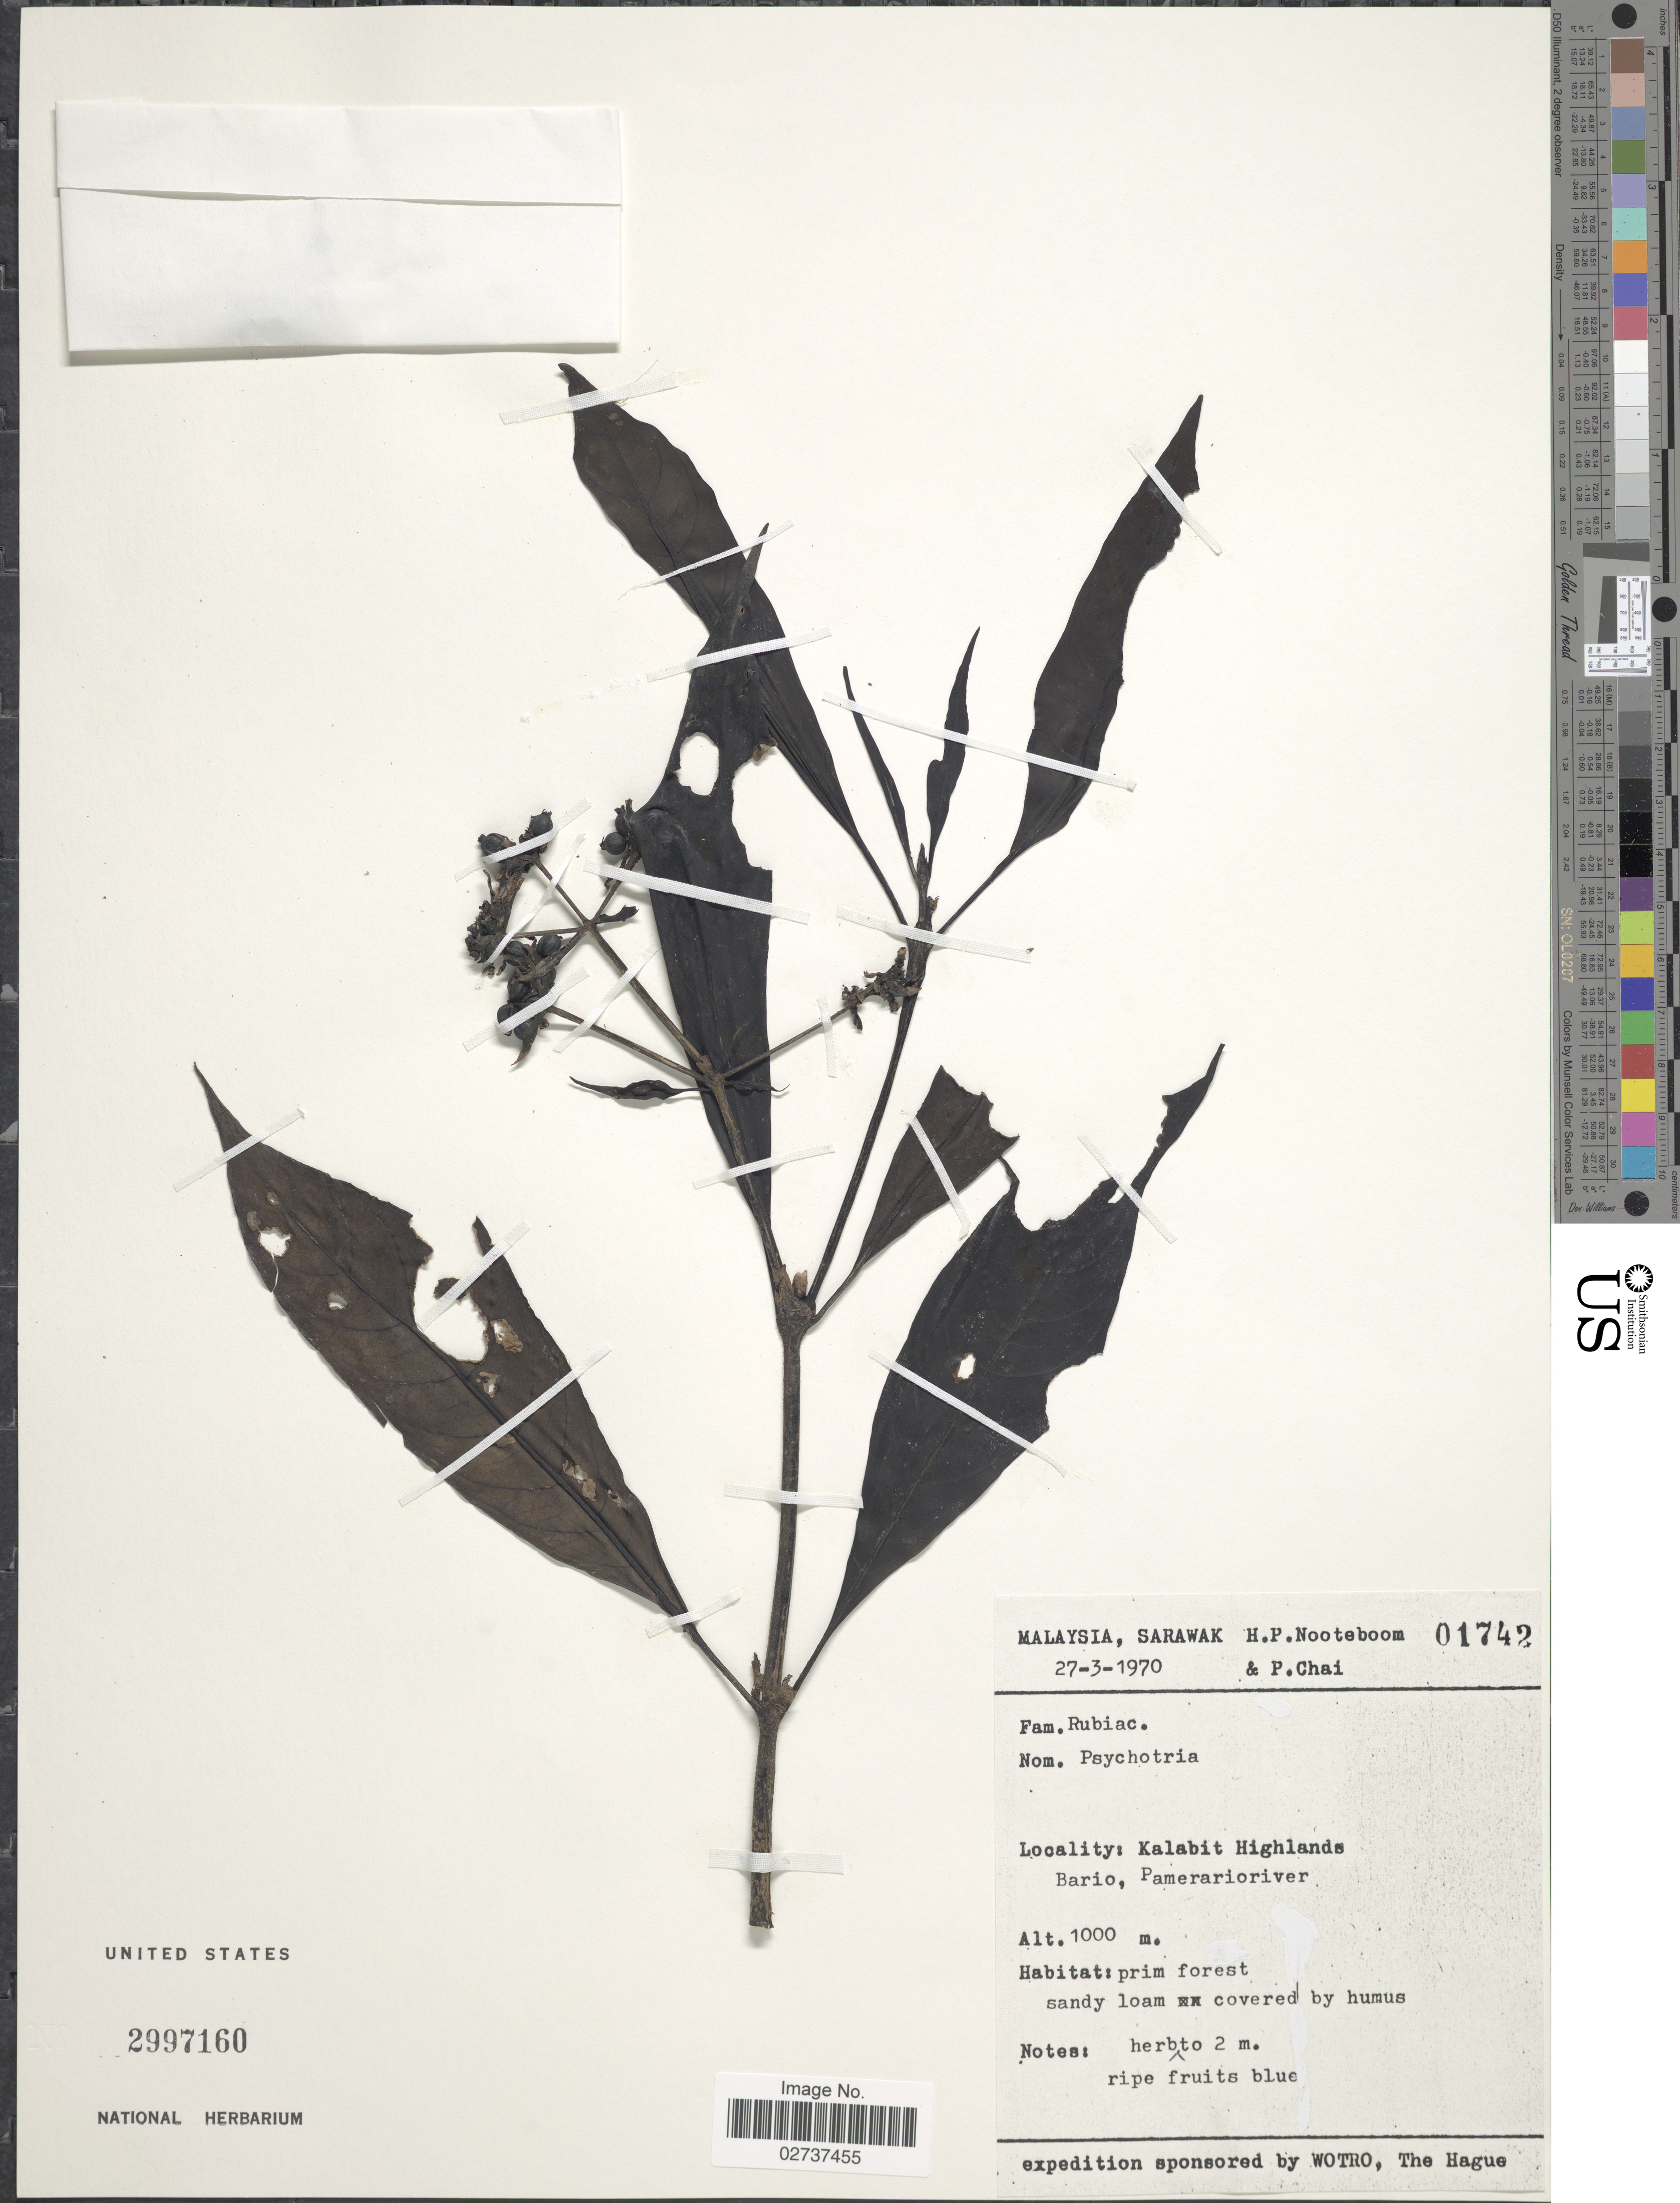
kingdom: Plantae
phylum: Tracheophyta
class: Magnoliopsida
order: Gentianales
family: Rubiaceae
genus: Psychotria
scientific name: Psychotria sp.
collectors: H. P. Nooteboom & P. Chai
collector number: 01742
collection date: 1970-03-27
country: Malaysia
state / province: Sarawak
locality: Kalabit Highlands. Bario, Pamerarioriver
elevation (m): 1000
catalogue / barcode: US 2997160